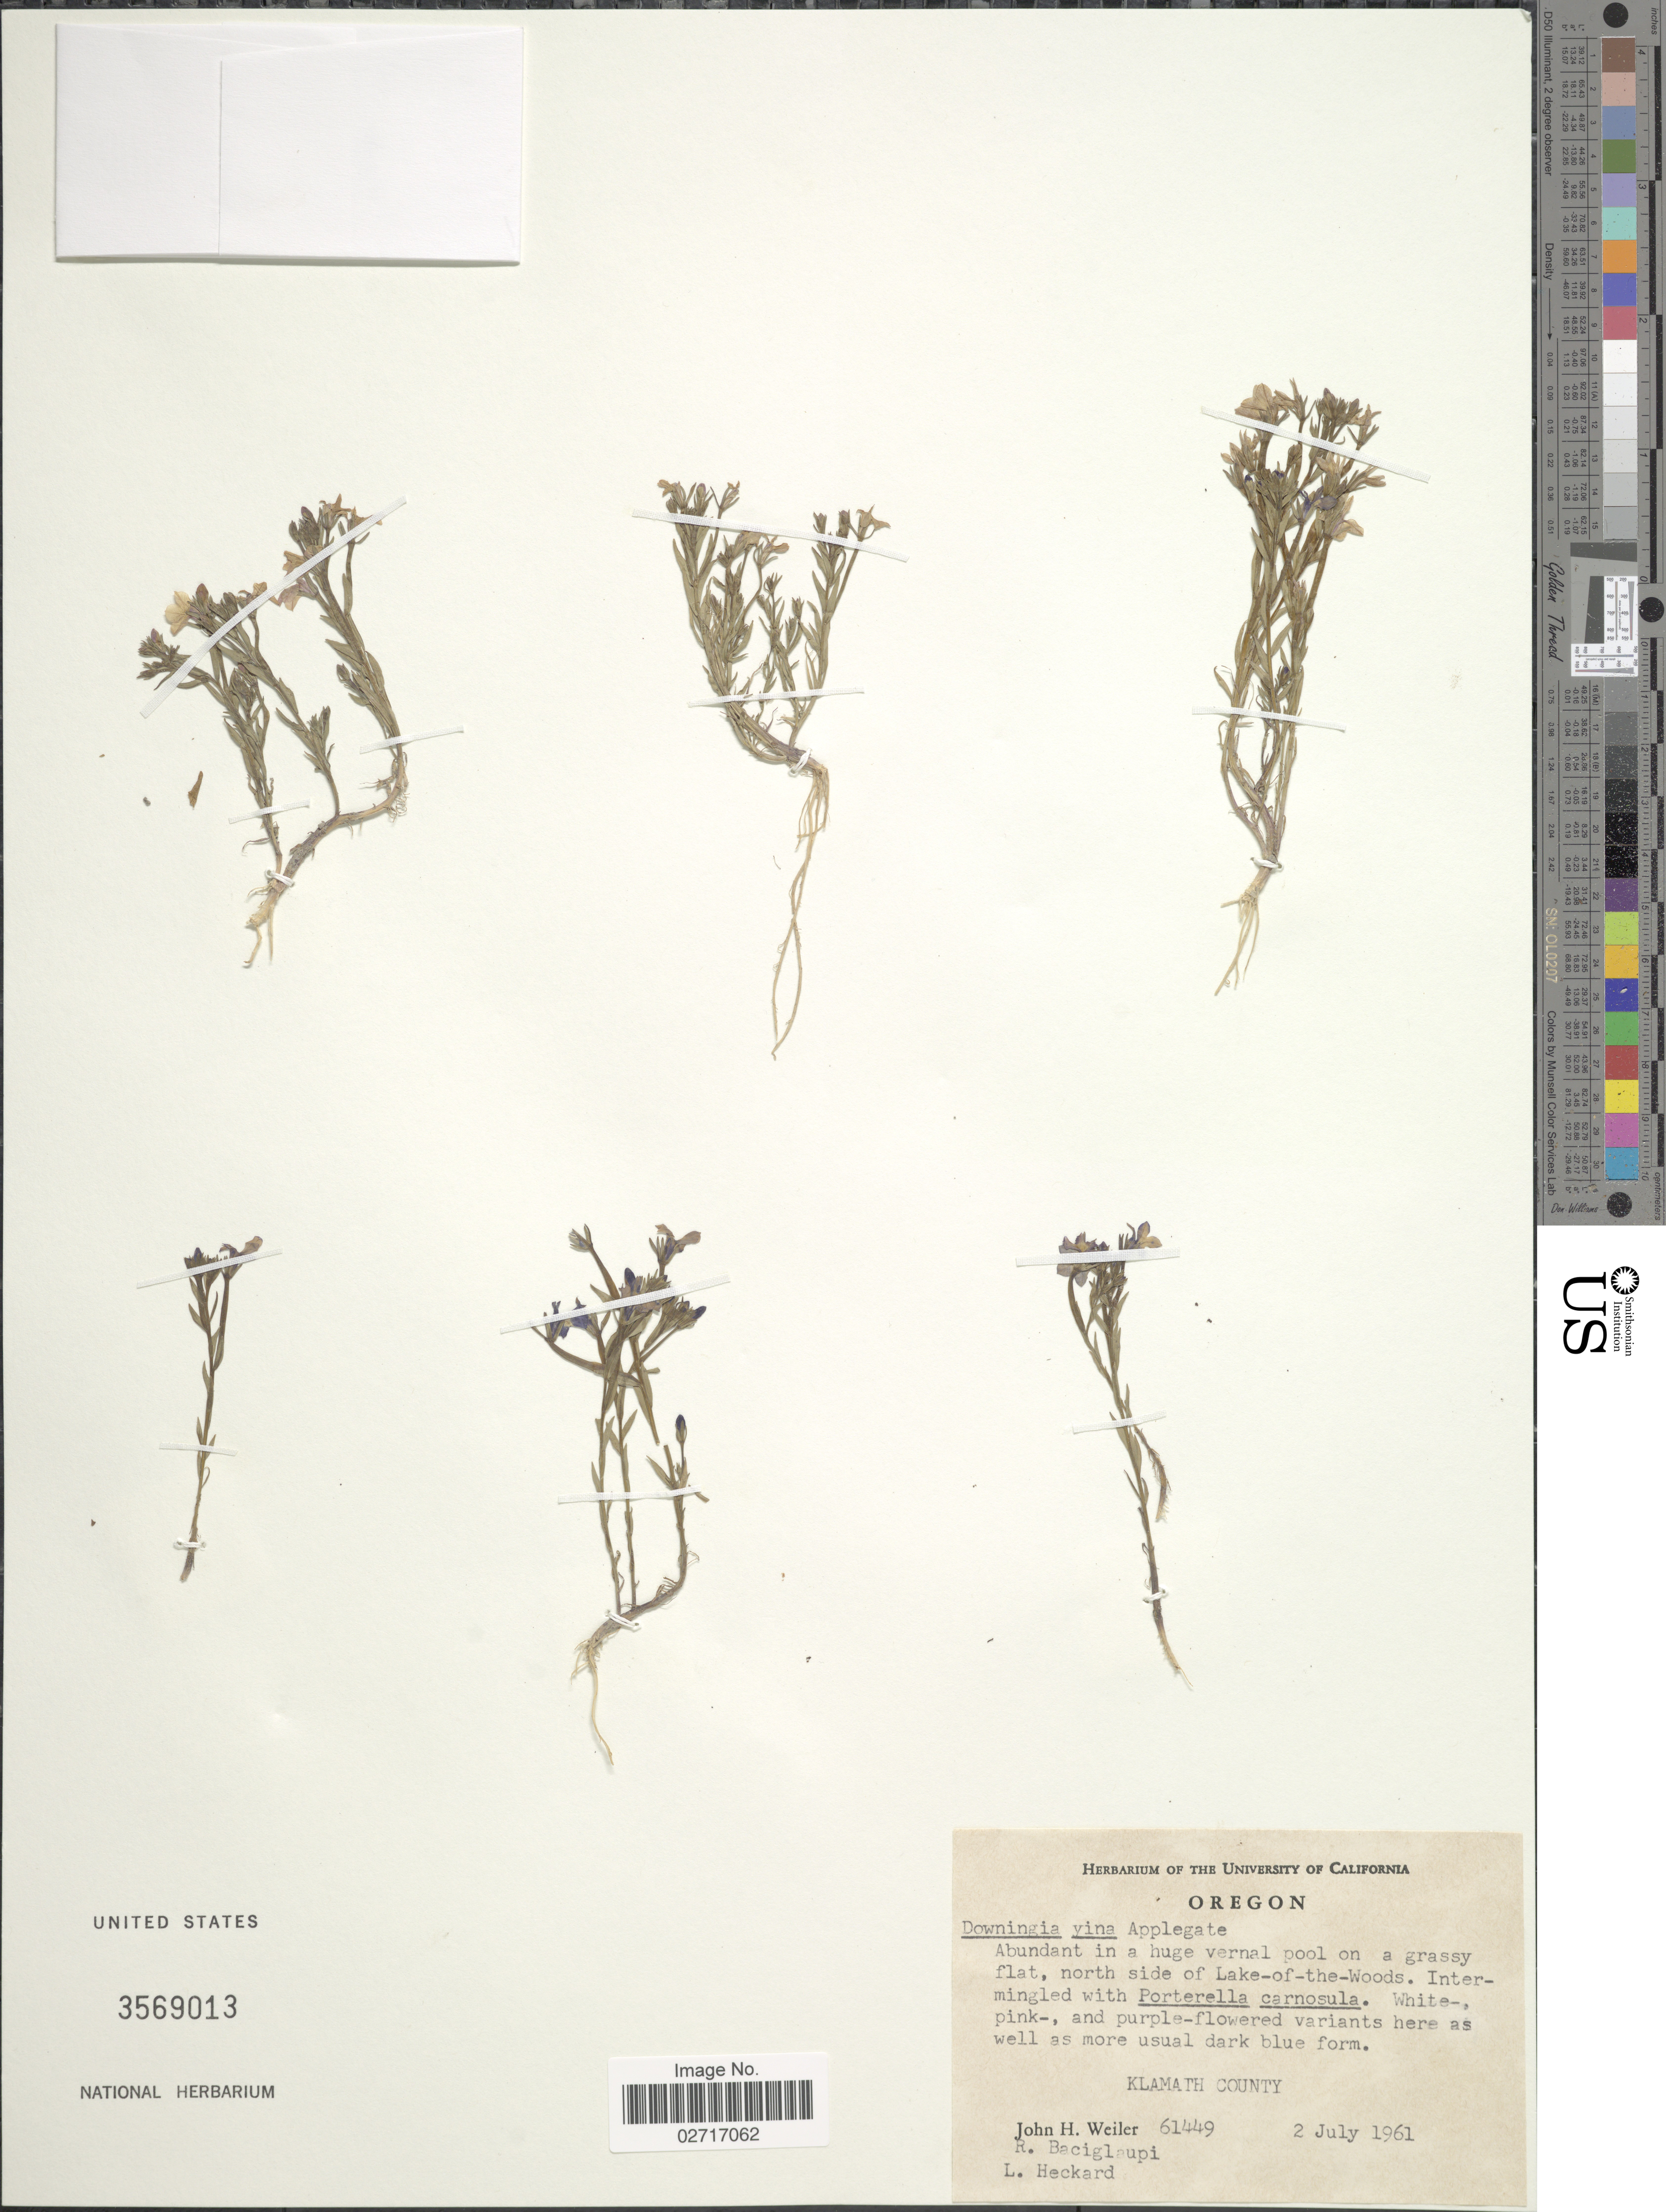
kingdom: Plantae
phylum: Tracheophyta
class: Magnoliopsida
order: Asterales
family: Campanulaceae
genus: Downingia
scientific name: Downingia yina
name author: Applegate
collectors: J. H. Weiler, R. Bacigalupi & L. R. Heckard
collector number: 61449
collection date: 1961-07-02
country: United States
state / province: Oregon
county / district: Klamath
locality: Abundant in a huge vernal pool on a grassy flat, north side of Lake- of- the- Woods. Klamath County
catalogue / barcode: US 3569013